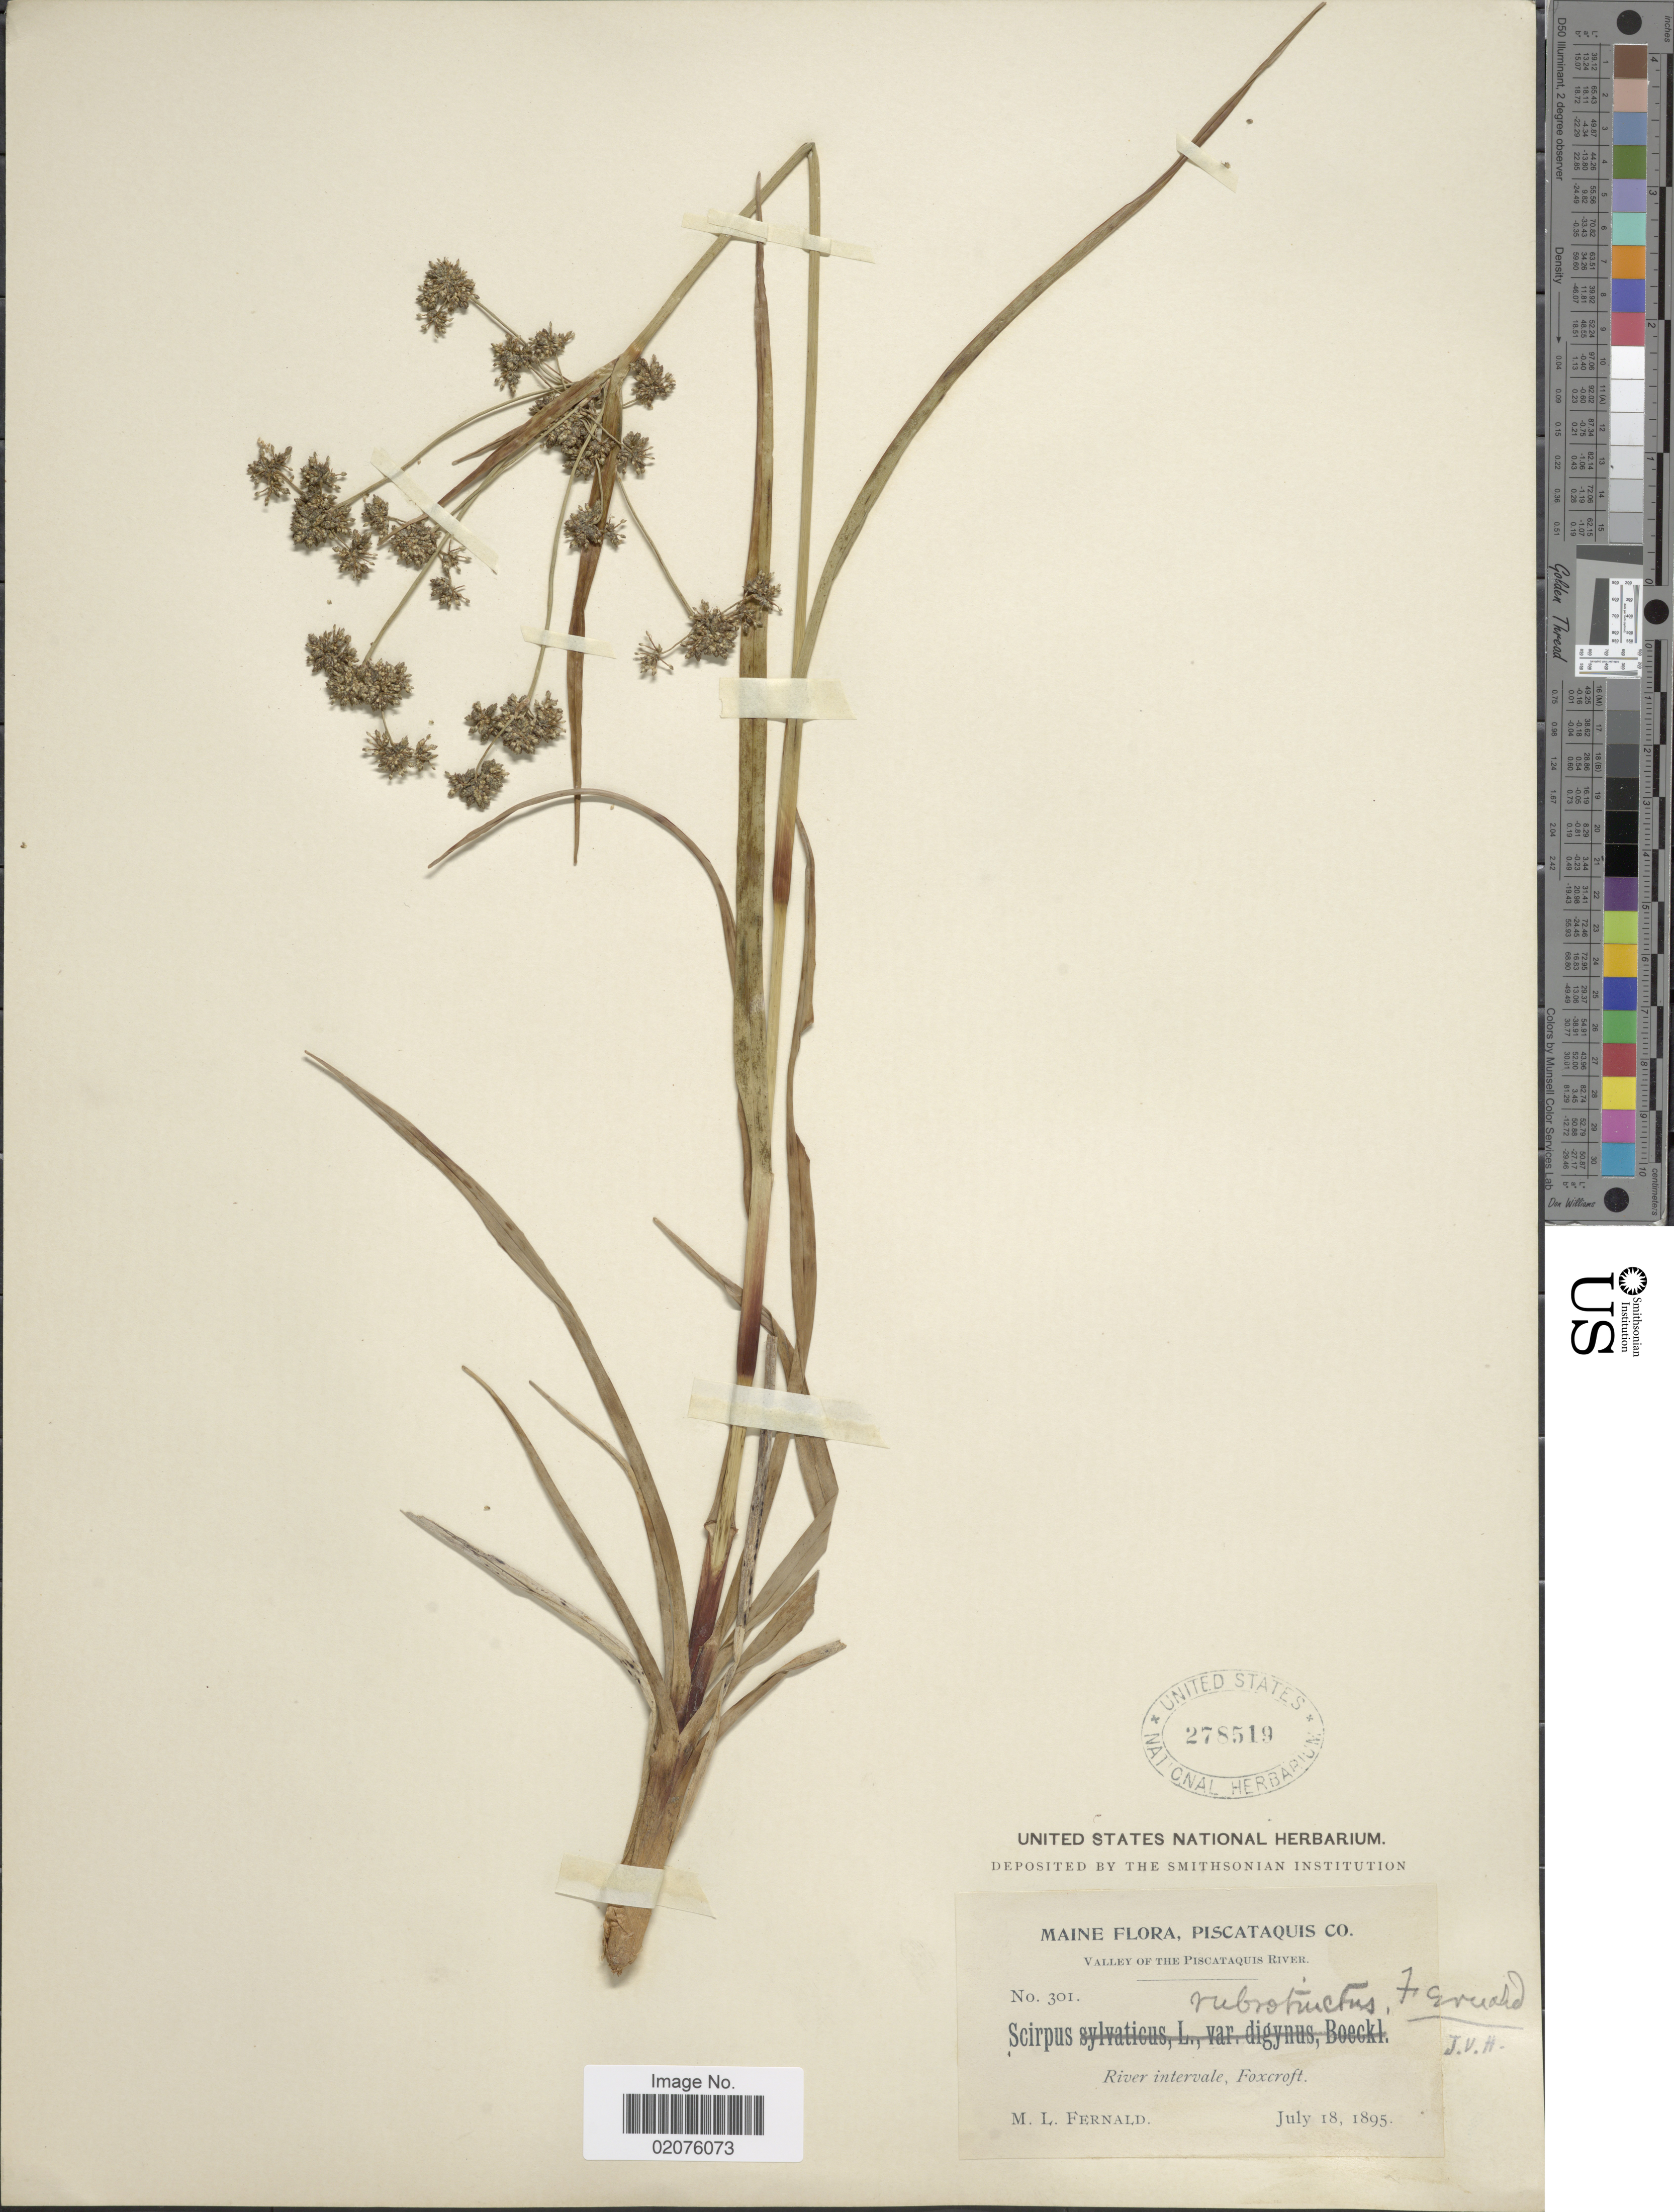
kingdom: Plantae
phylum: Tracheophyta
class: Liliopsida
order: Poales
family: Cyperaceae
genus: Scirpus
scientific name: Scirpus microcarpus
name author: J. Presl & C. Presl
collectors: M. L. Fernald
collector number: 301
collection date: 1895-07-18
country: United States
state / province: Maine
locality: Piscataquis Co. Valley of the Piscataquis River, River intervale, Foxcroft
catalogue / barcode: US 278519